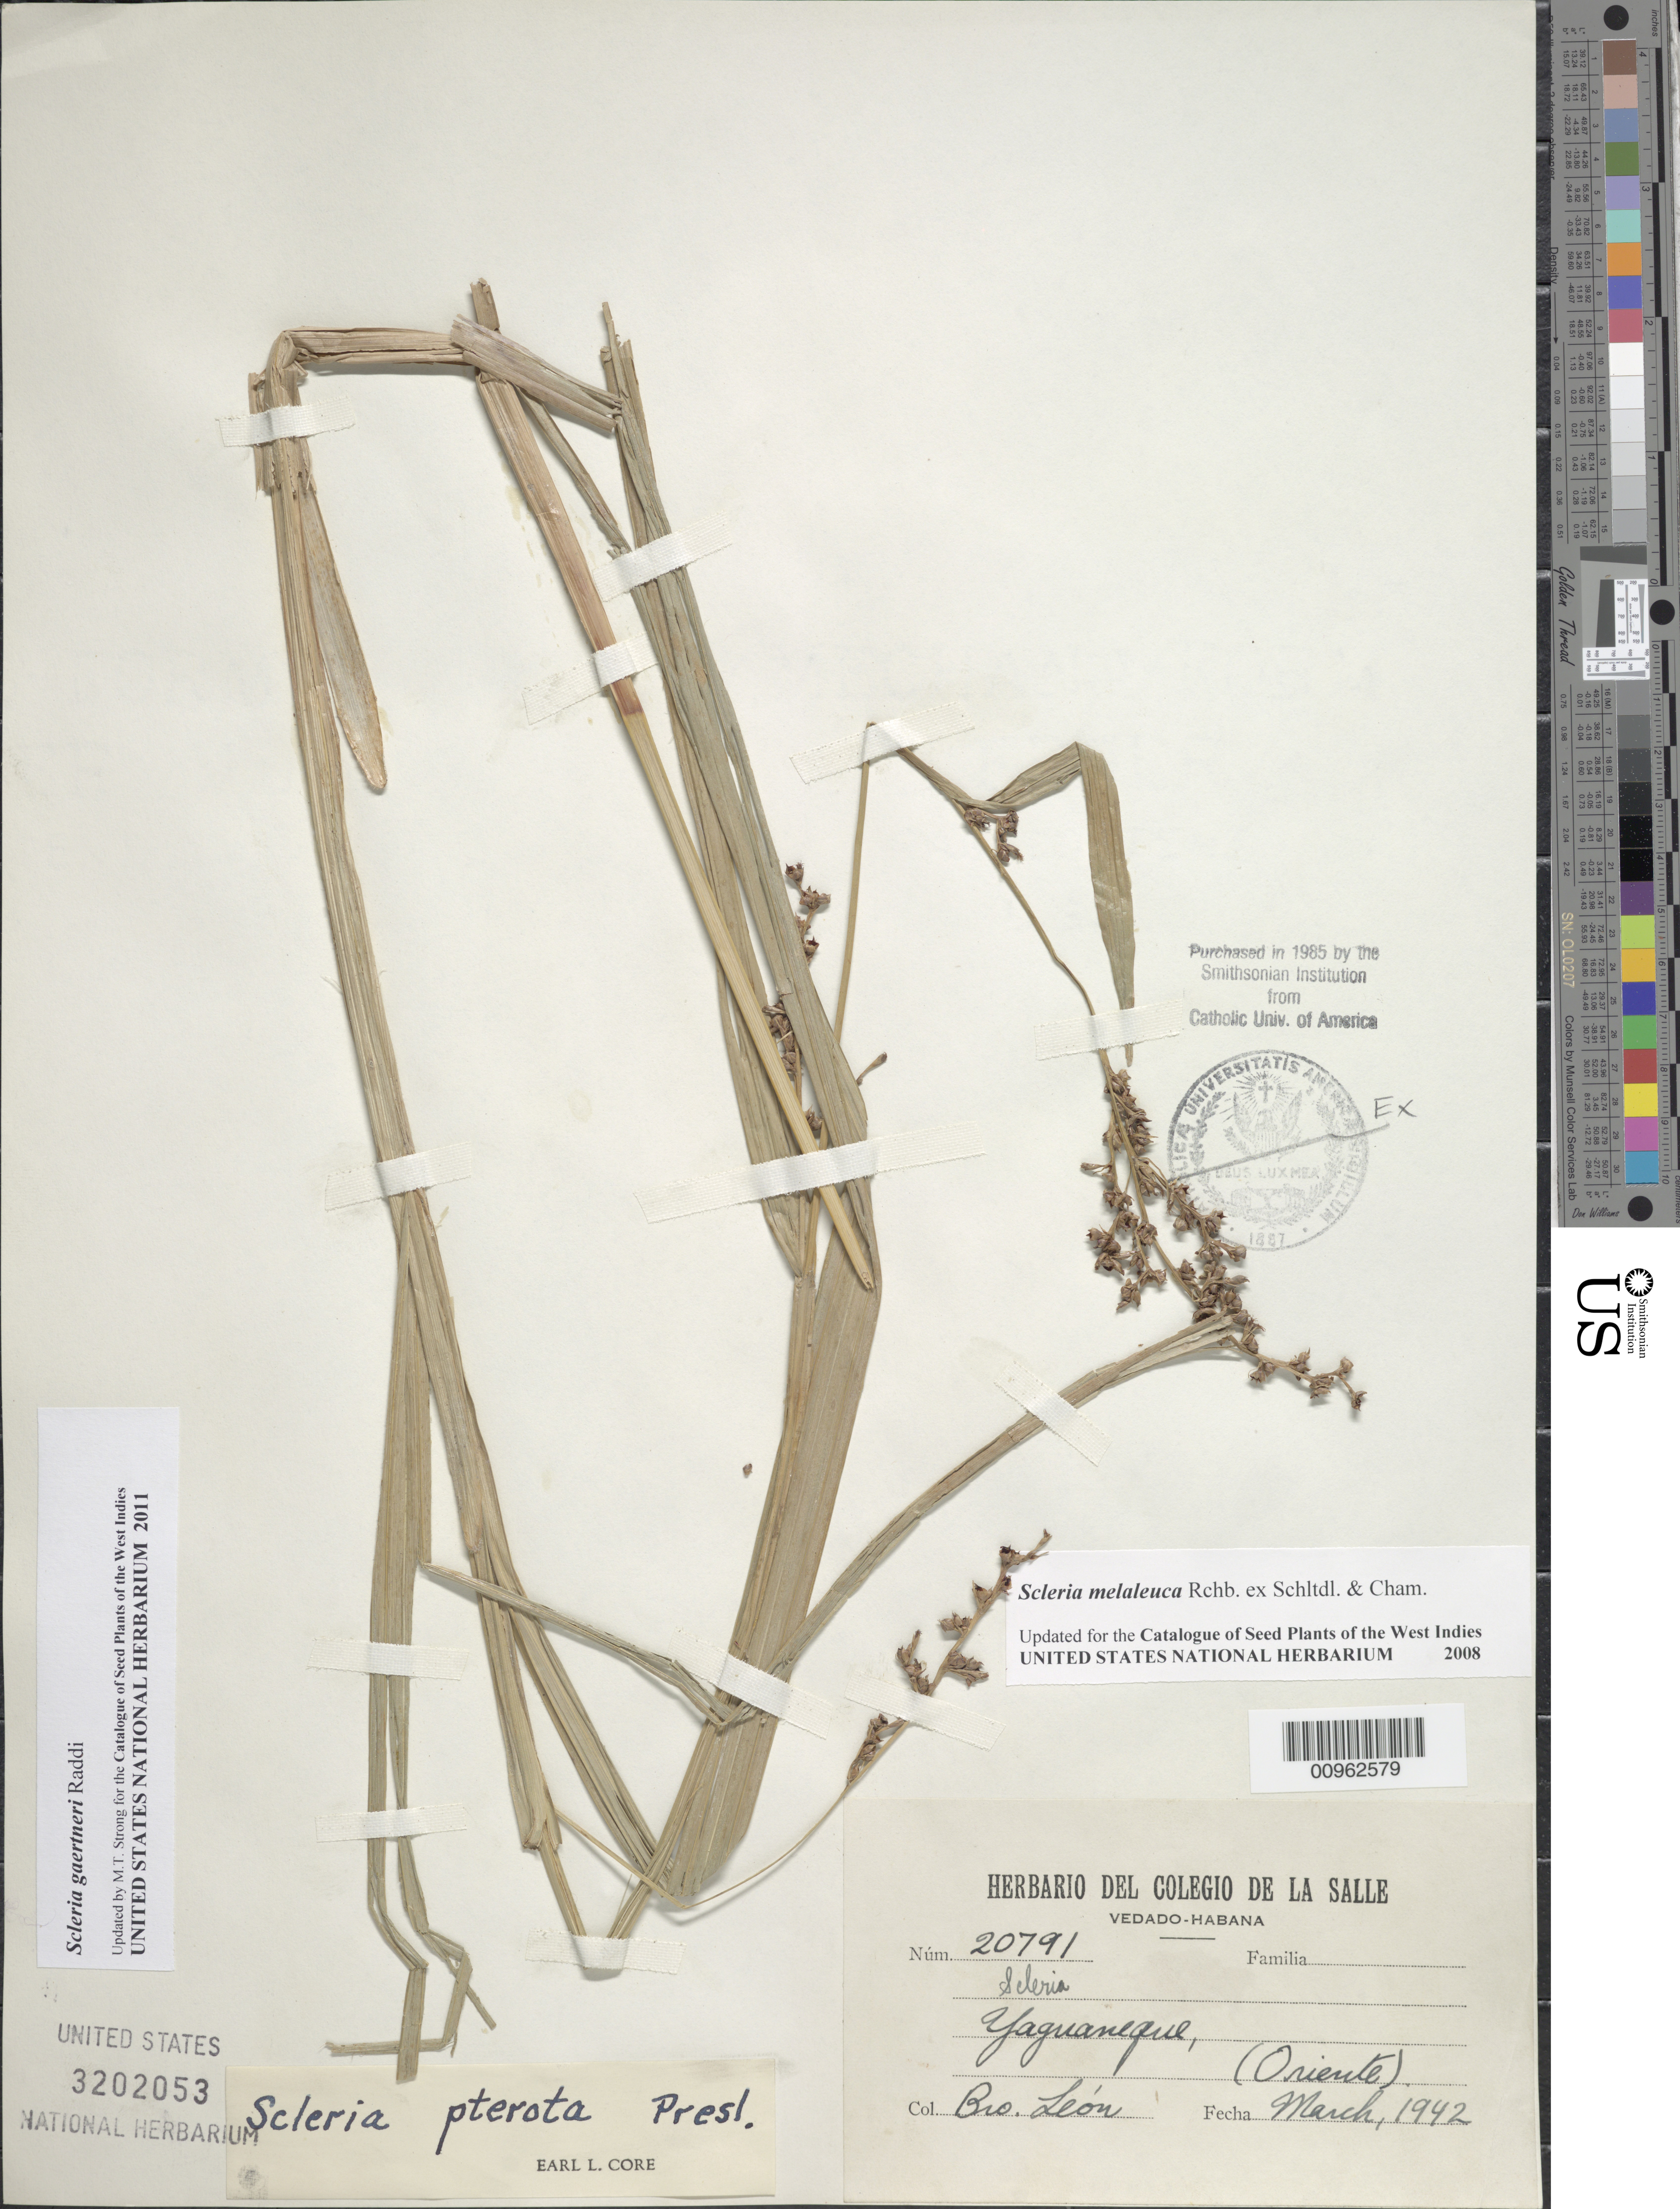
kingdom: Plantae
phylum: Tracheophyta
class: Liliopsida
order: Poales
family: Cyperaceae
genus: Scleria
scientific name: Scleria gaertneri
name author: Raddi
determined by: Strong, M. T., (US), Smithsonian Institution - National Museum of Natural History (UNITED STATES)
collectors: Bro. León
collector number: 20791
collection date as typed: Mar 1942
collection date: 1942-03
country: Cuba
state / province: Oriente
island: Cuba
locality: Yamaneque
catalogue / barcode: US 3202053